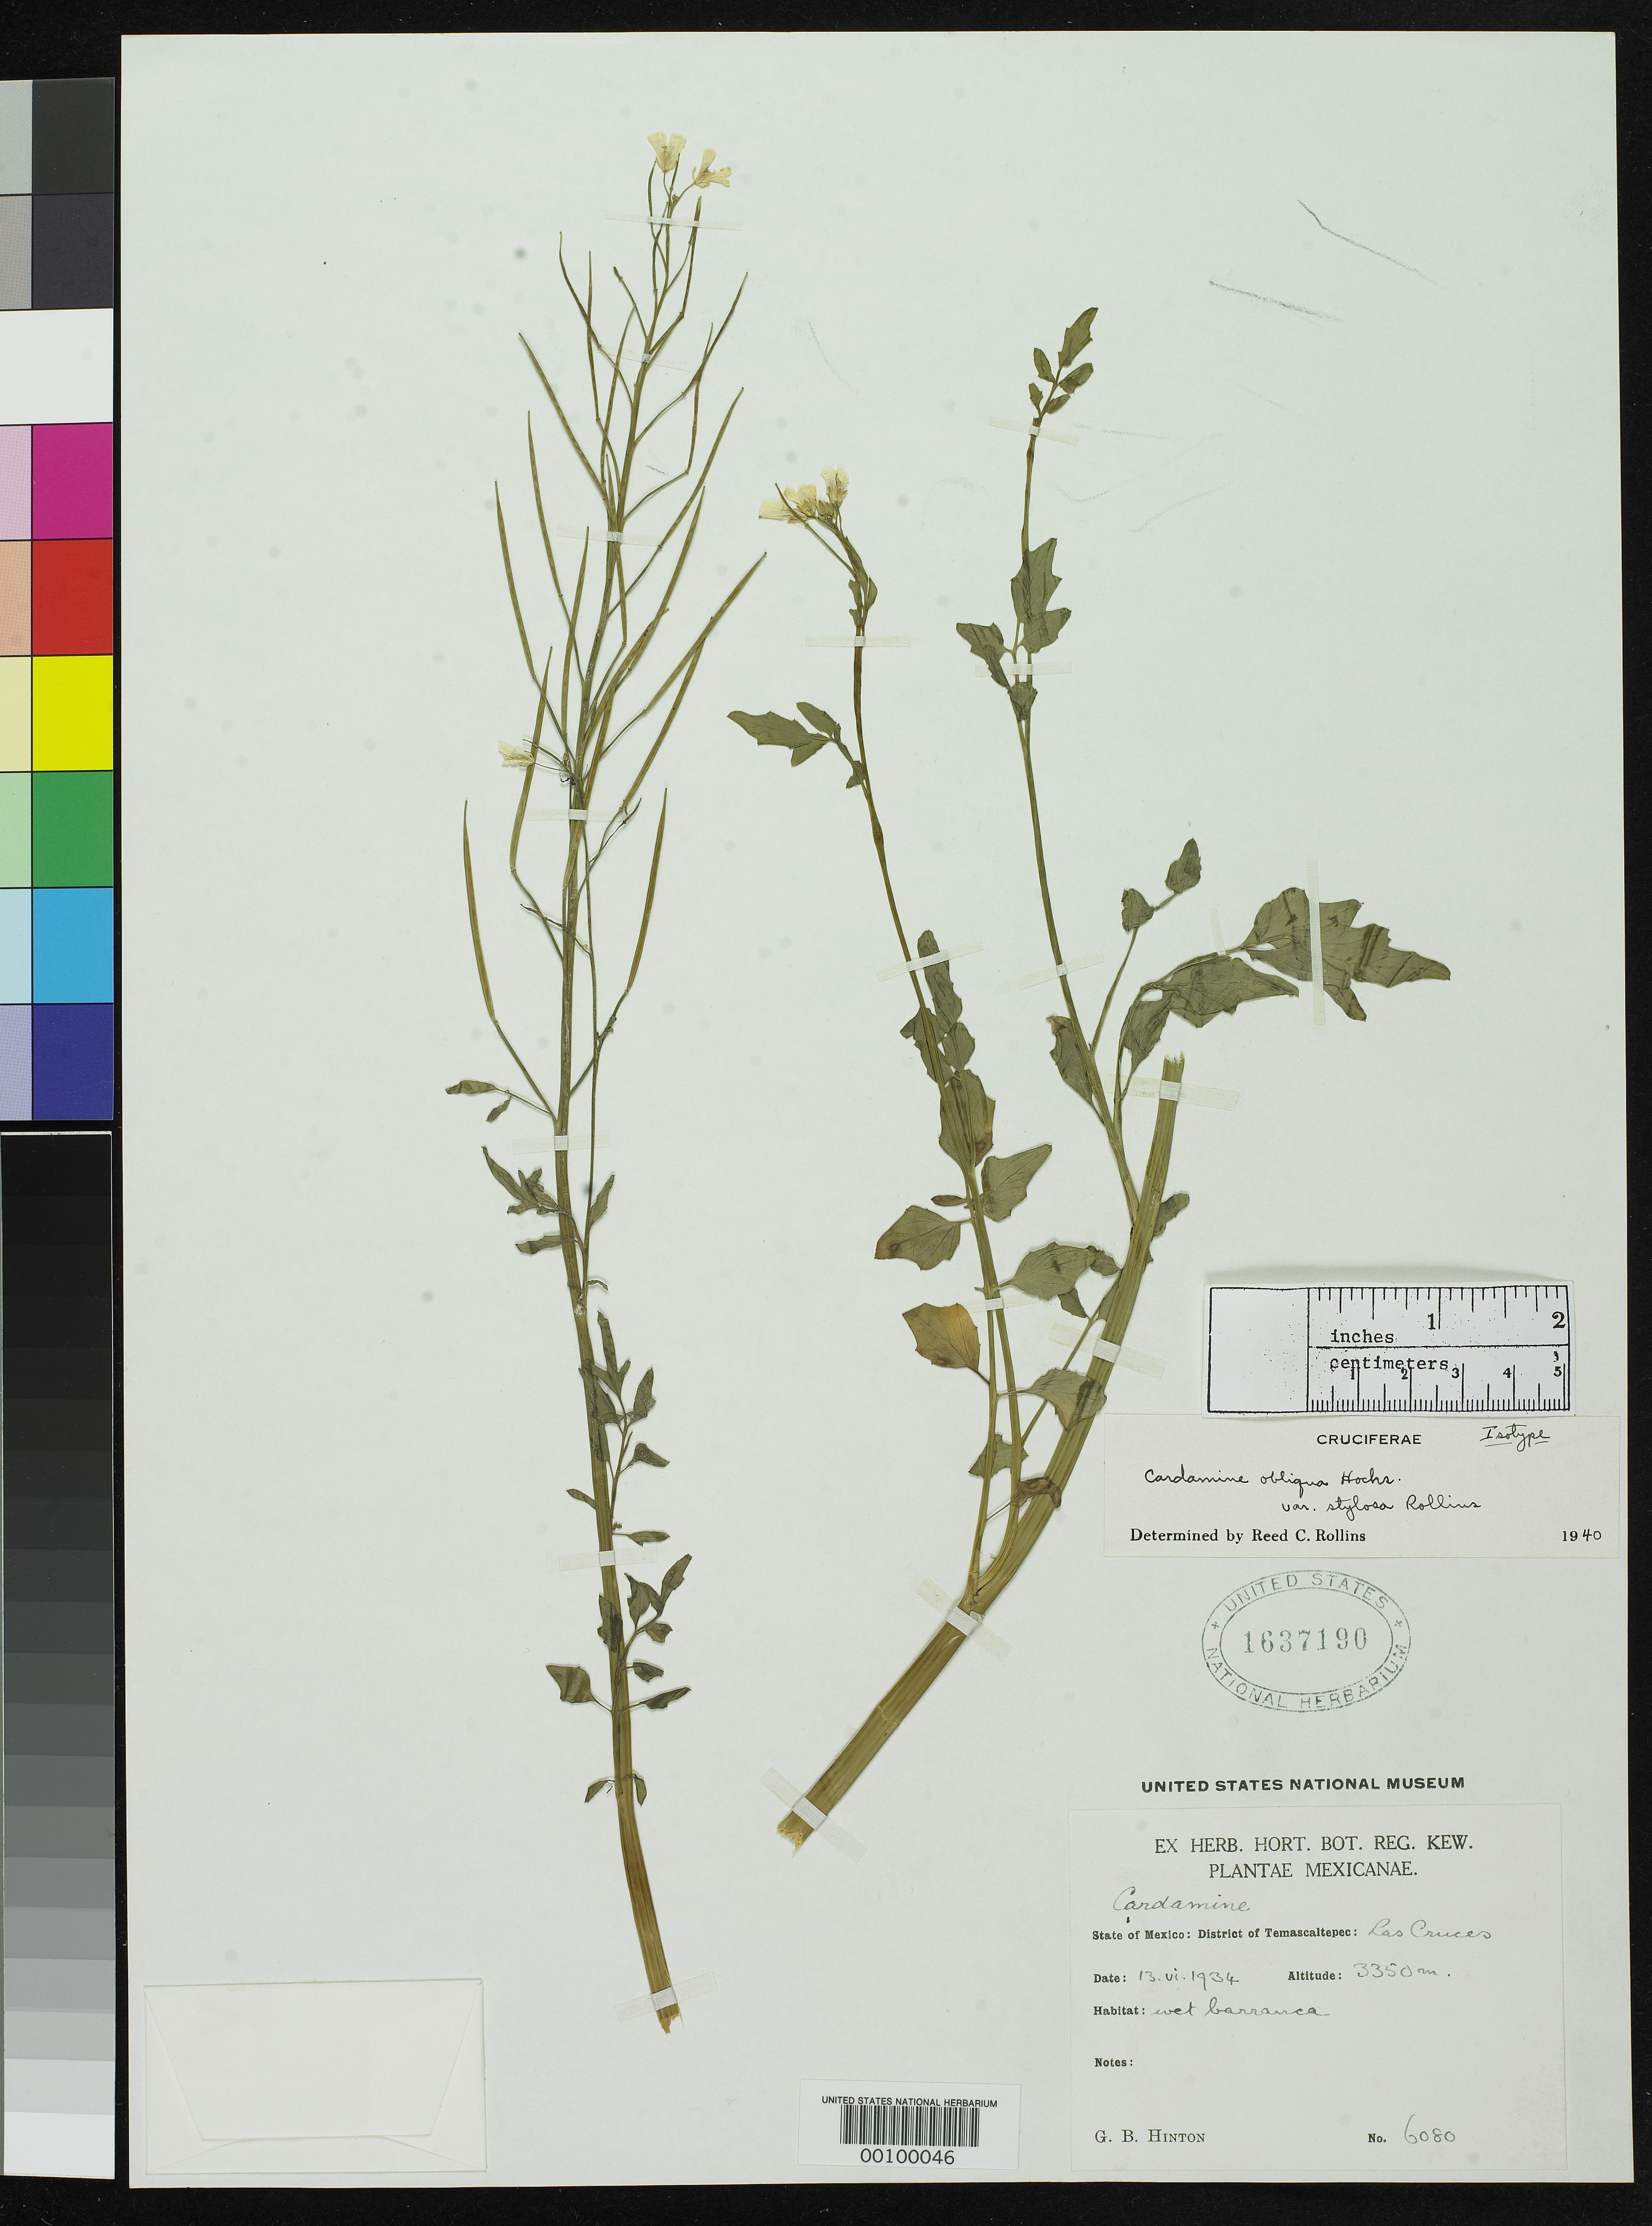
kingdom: Plantae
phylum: Tracheophyta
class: Magnoliopsida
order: Brassicales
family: Brassicaceae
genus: Cardamine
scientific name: Cardamine obliqua var. stylosa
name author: Rollins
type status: Isotype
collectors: G. B. Hinton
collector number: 6080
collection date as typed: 13 Jun 1934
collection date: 1934-06-13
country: Mexico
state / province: México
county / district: Temascaltepec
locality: Las Cruces.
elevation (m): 3350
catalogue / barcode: US 1637190